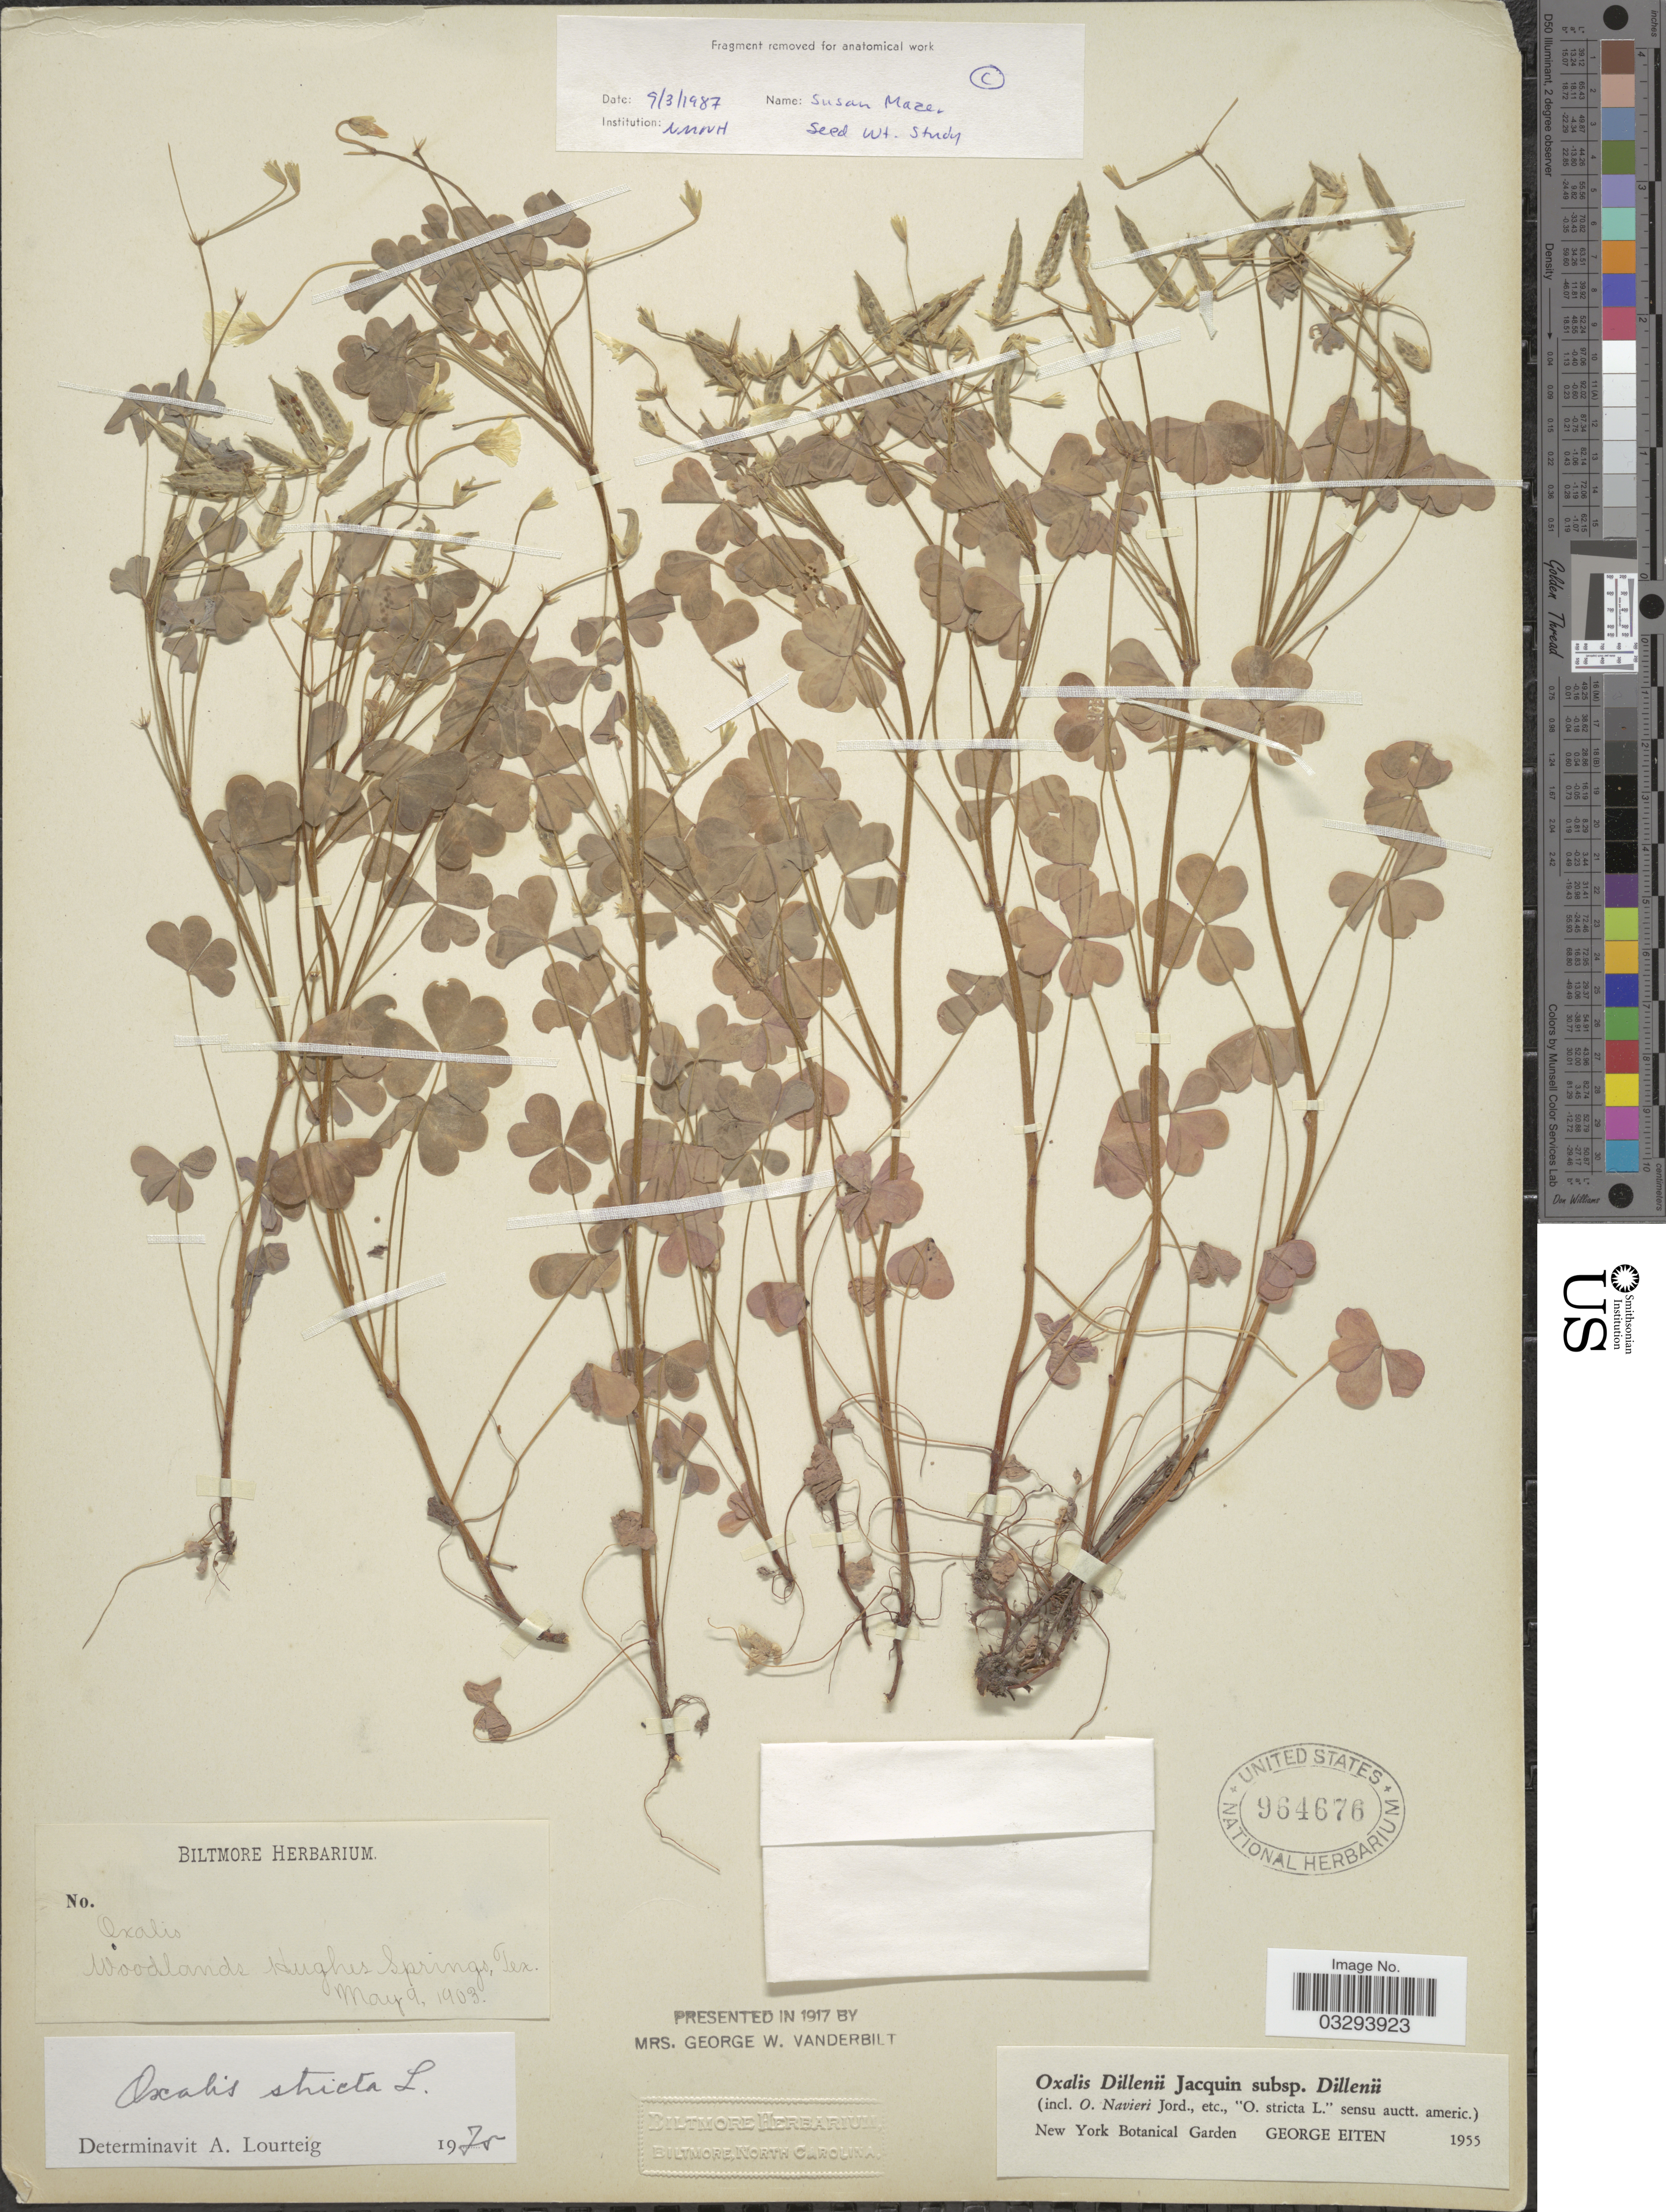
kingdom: Plantae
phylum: Tracheophyta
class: Magnoliopsida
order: Oxalidales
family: Oxalidaceae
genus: Oxalis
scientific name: Oxalis stricta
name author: L.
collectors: ex herb. Biltmore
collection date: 1903-05-09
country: United States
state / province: Texas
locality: Woodlands Hughes Springs.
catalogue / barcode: US 964676